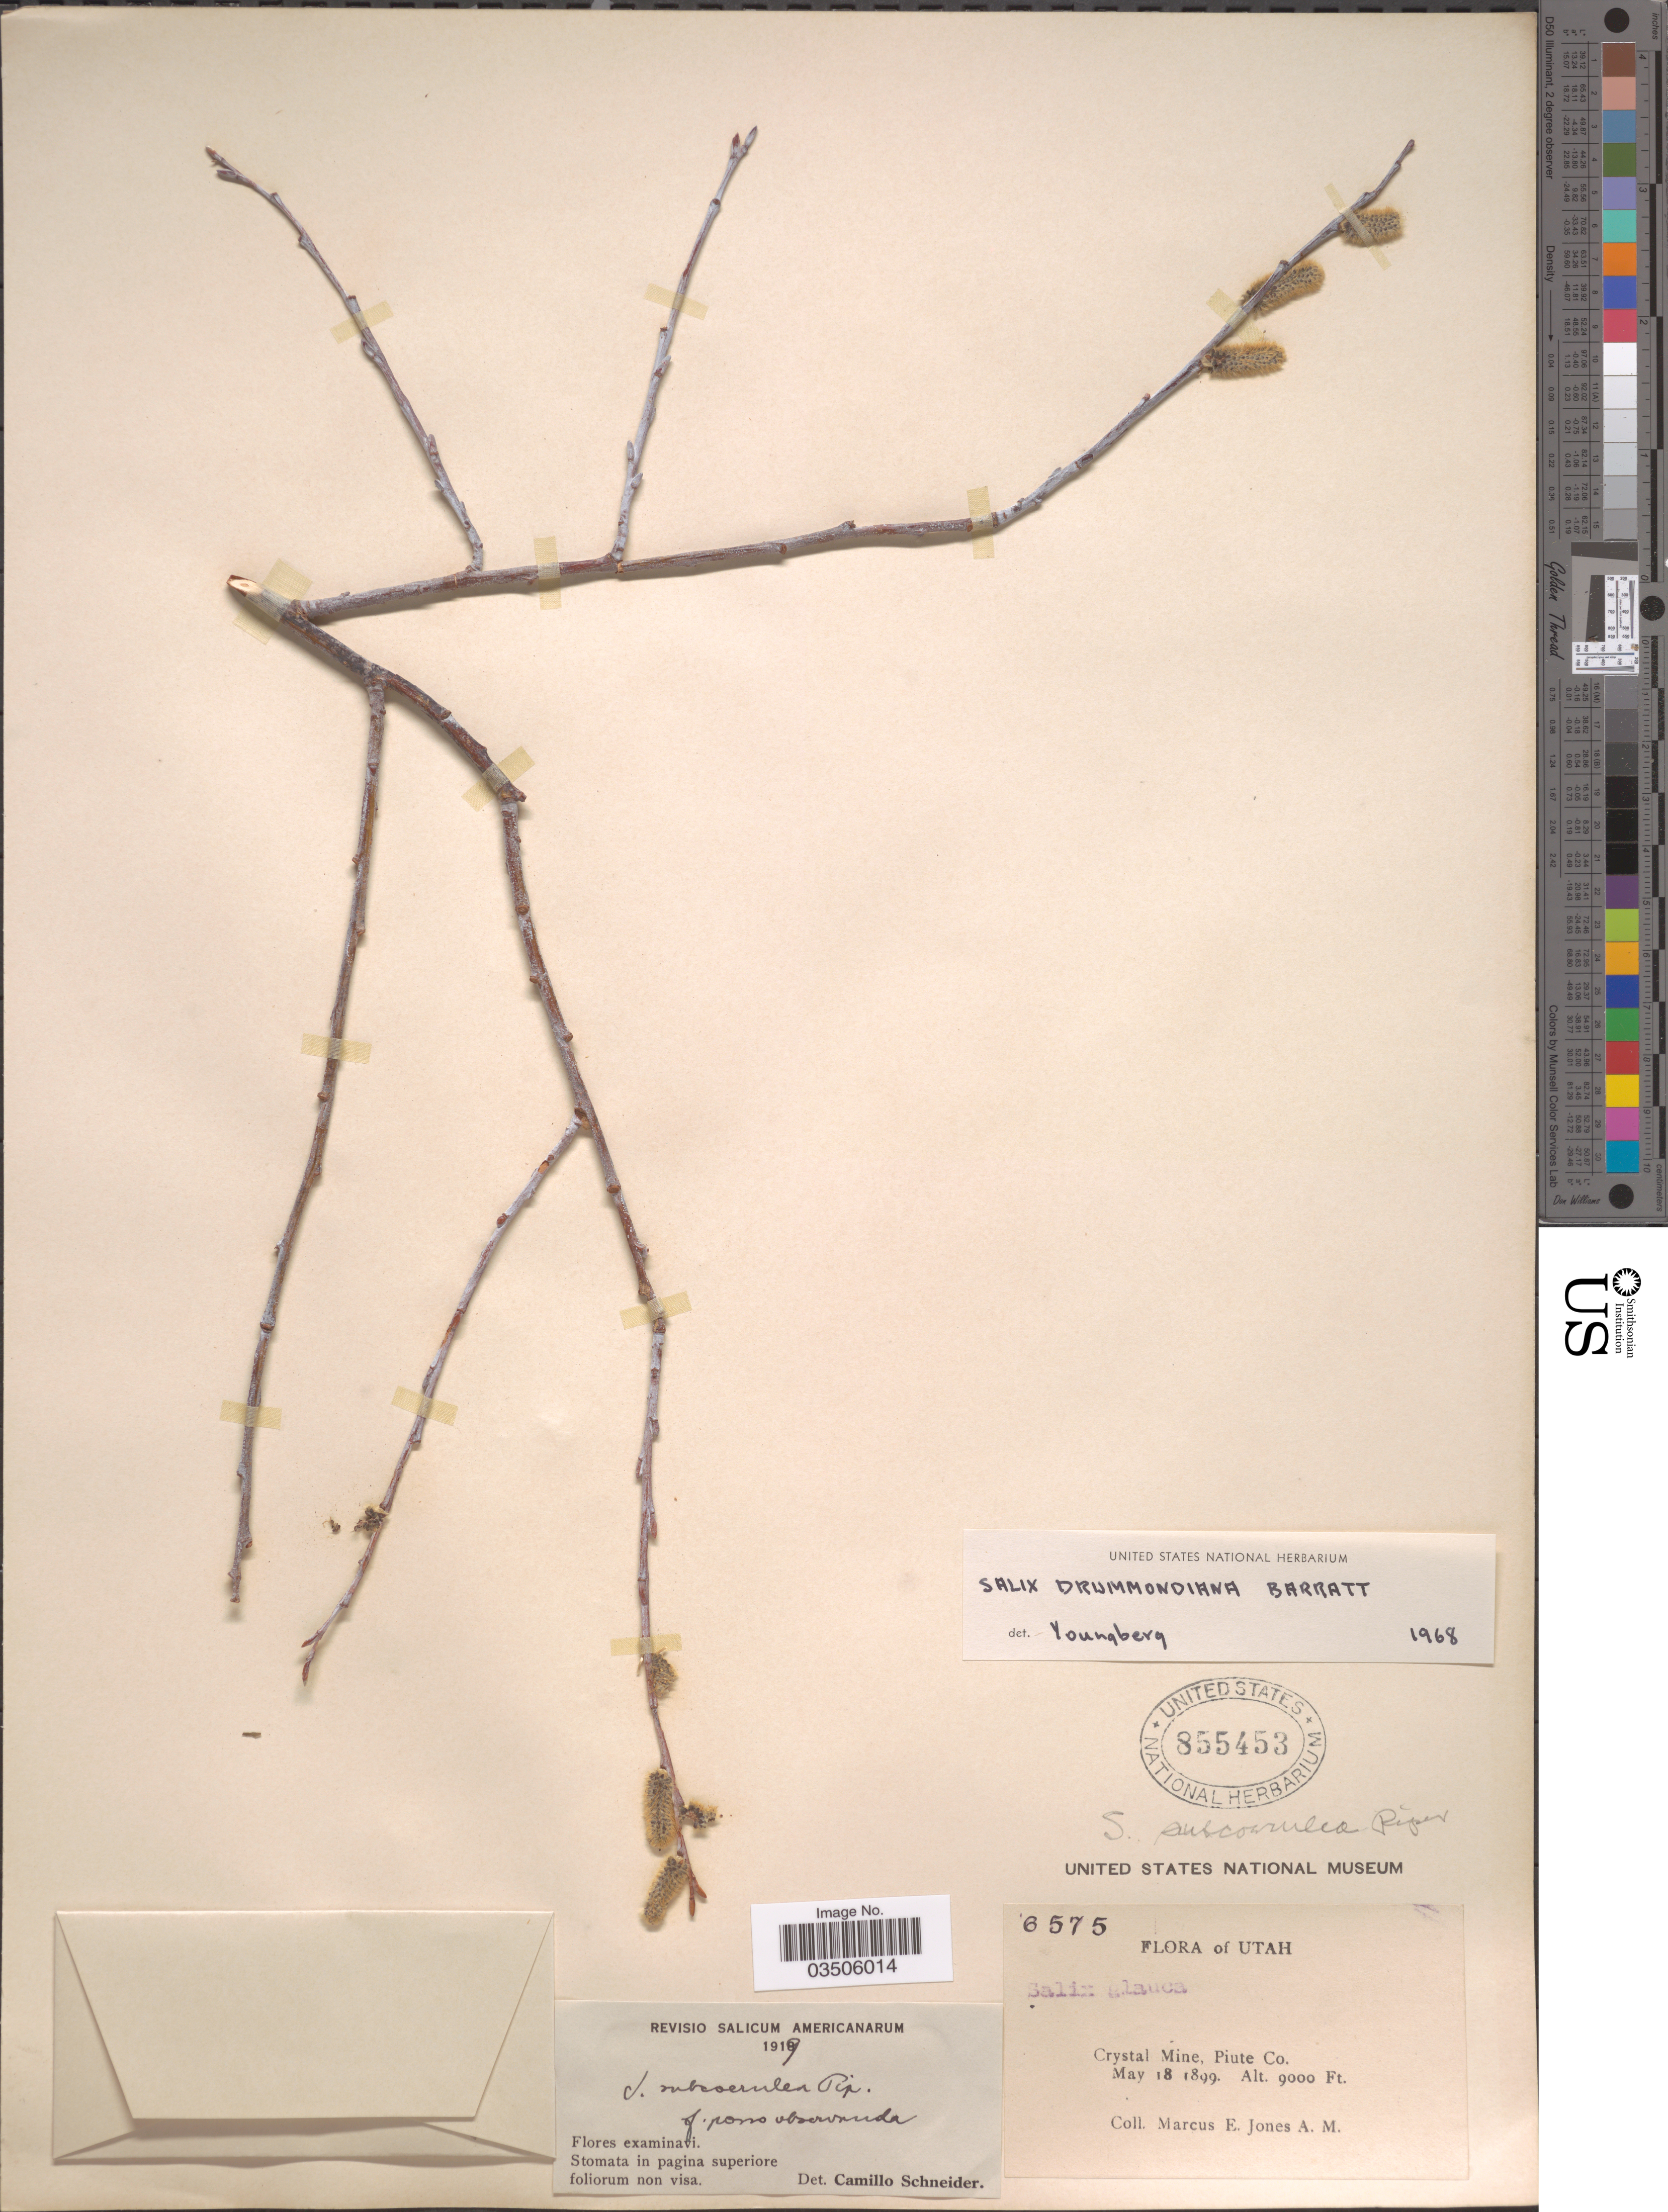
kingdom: Plantae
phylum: Tracheophyta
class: Magnoliopsida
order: Malpighiales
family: Salicaceae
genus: Salix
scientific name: Salix subcoerulea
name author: Piper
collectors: M. E. Jones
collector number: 6575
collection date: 1899-05-18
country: United States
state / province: Utah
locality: Crystal Mine, Piute Co.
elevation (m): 2743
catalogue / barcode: US 855453